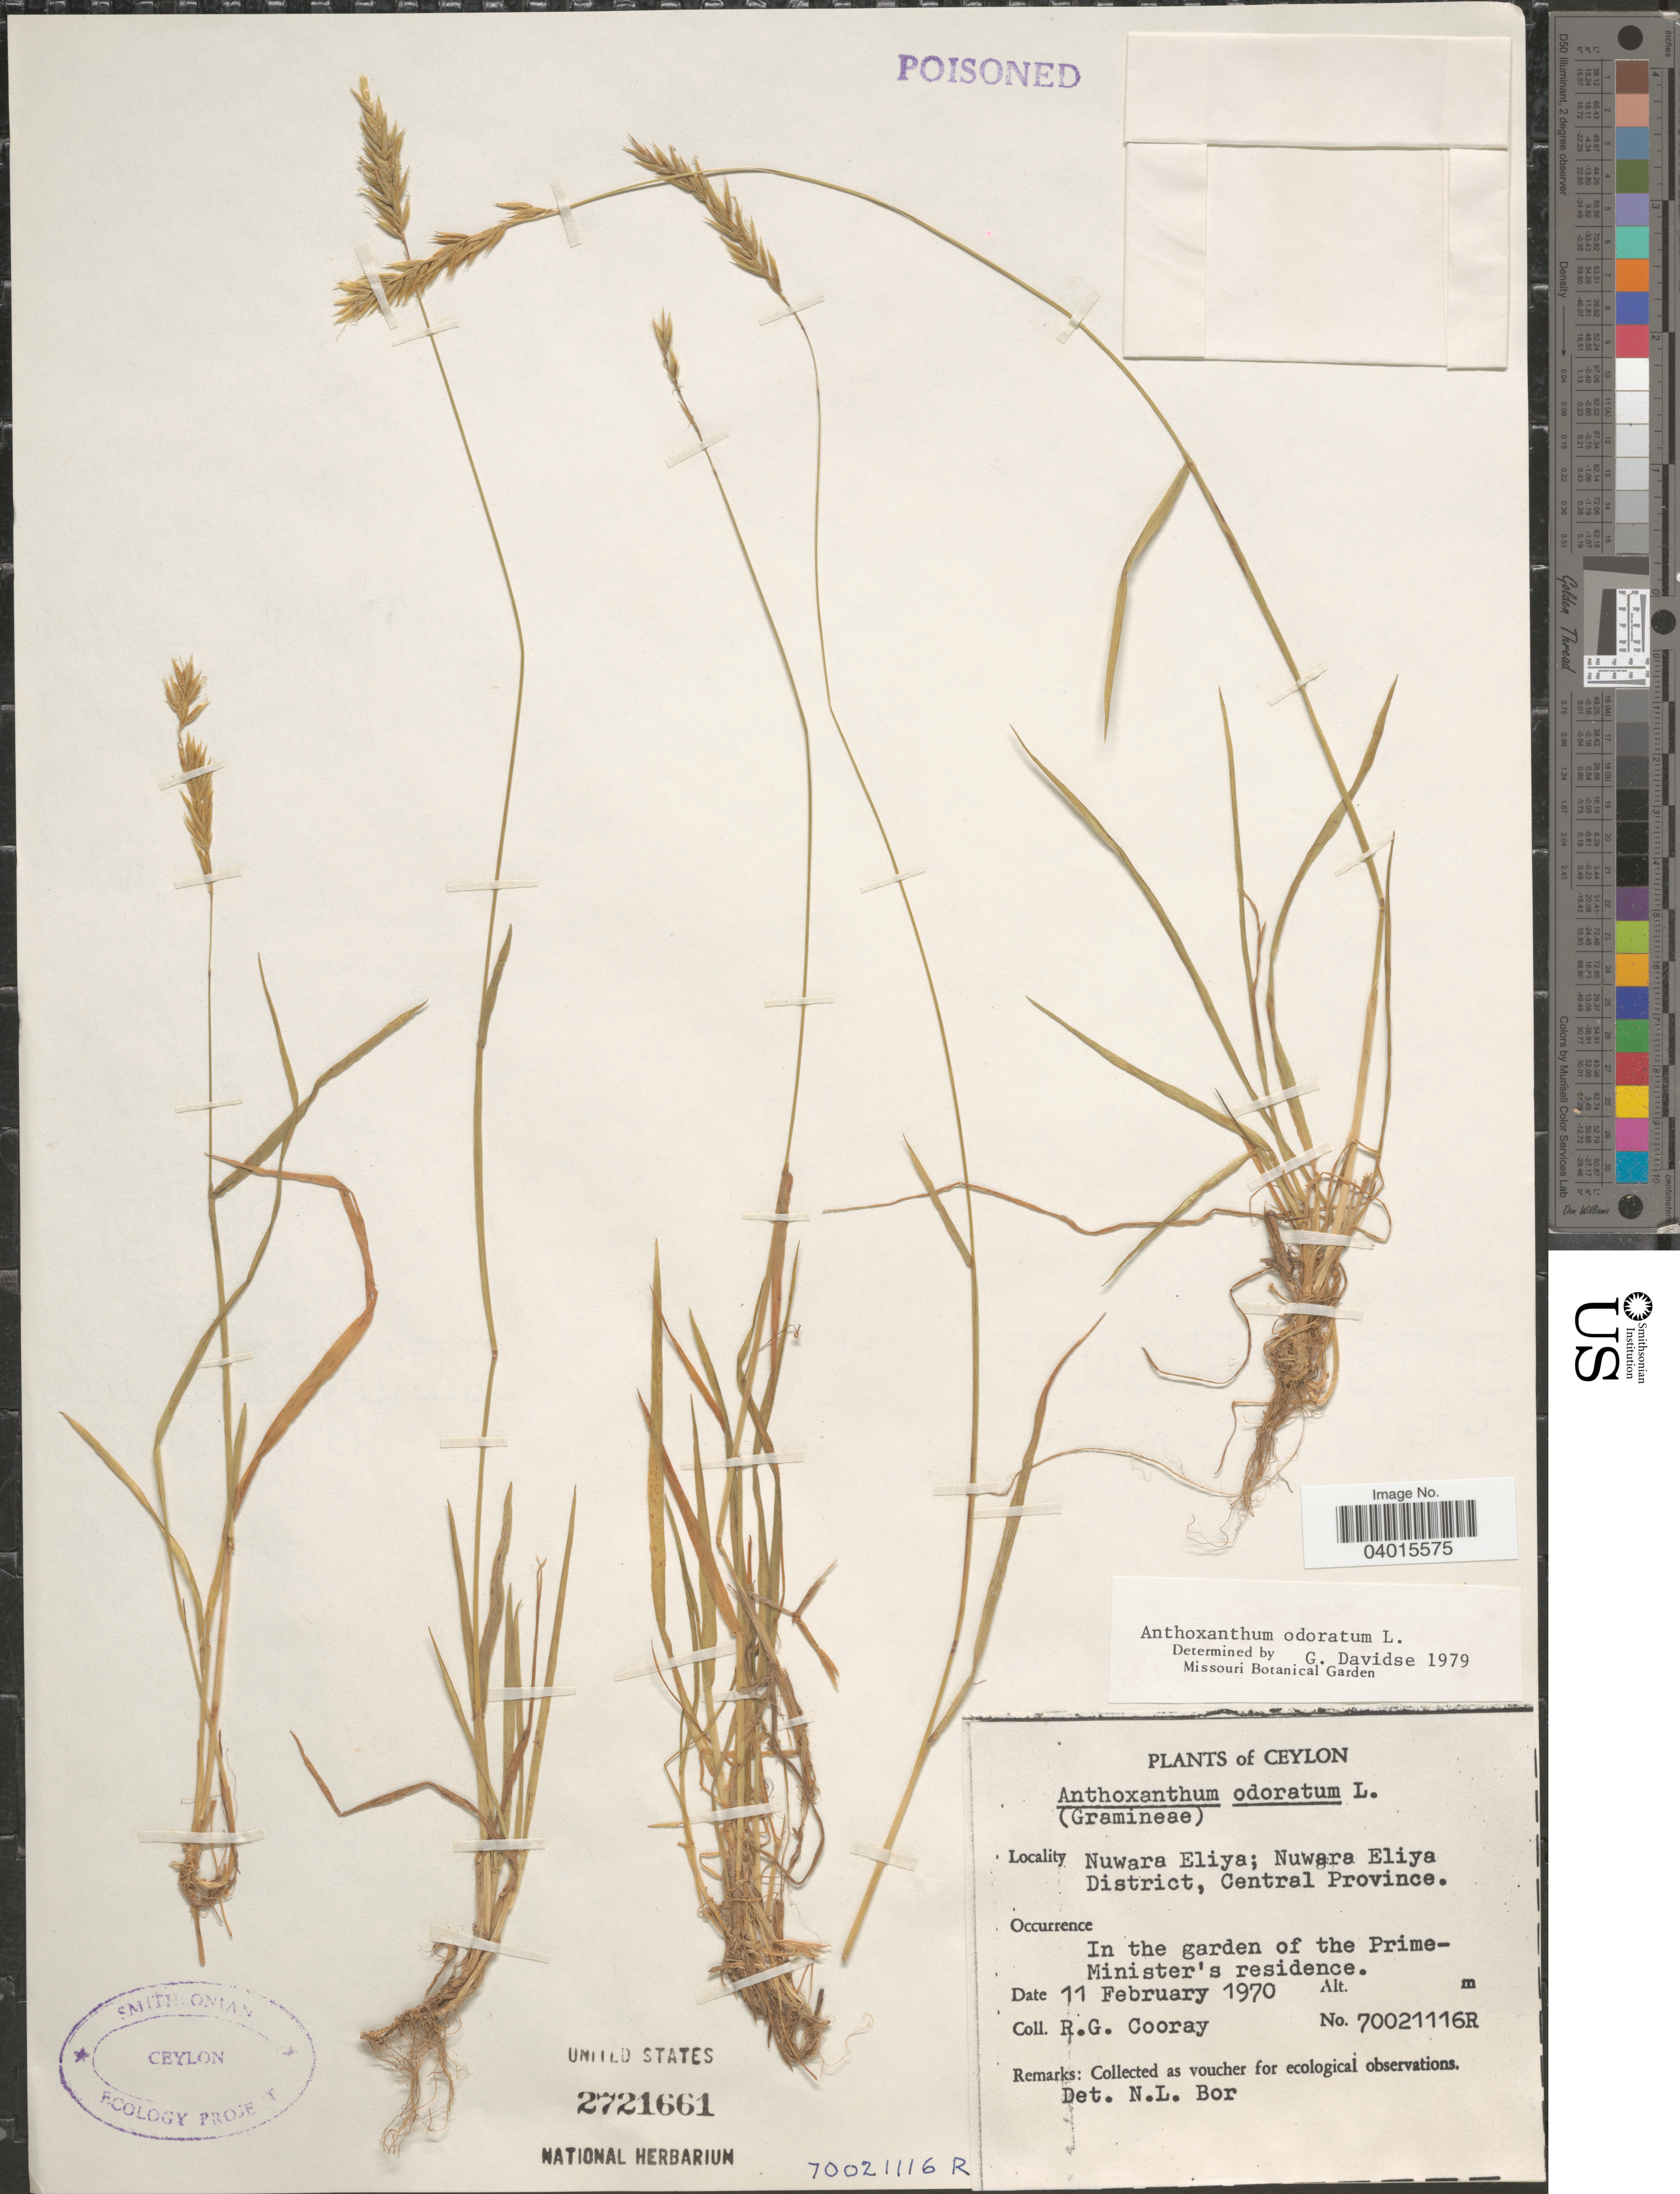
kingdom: Plantae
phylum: Tracheophyta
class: Liliopsida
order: Poales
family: Poaceae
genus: Anthoxanthum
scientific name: Anthoxanthum odoratum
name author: L.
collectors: R. Cooray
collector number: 70021116R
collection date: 1970-02-11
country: Sri Lanka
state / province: Central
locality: Ceylon. Nuwara Eliya; Nuwara Eliya District. In the garden of the Prime-Minister's residence.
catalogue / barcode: US 2721661